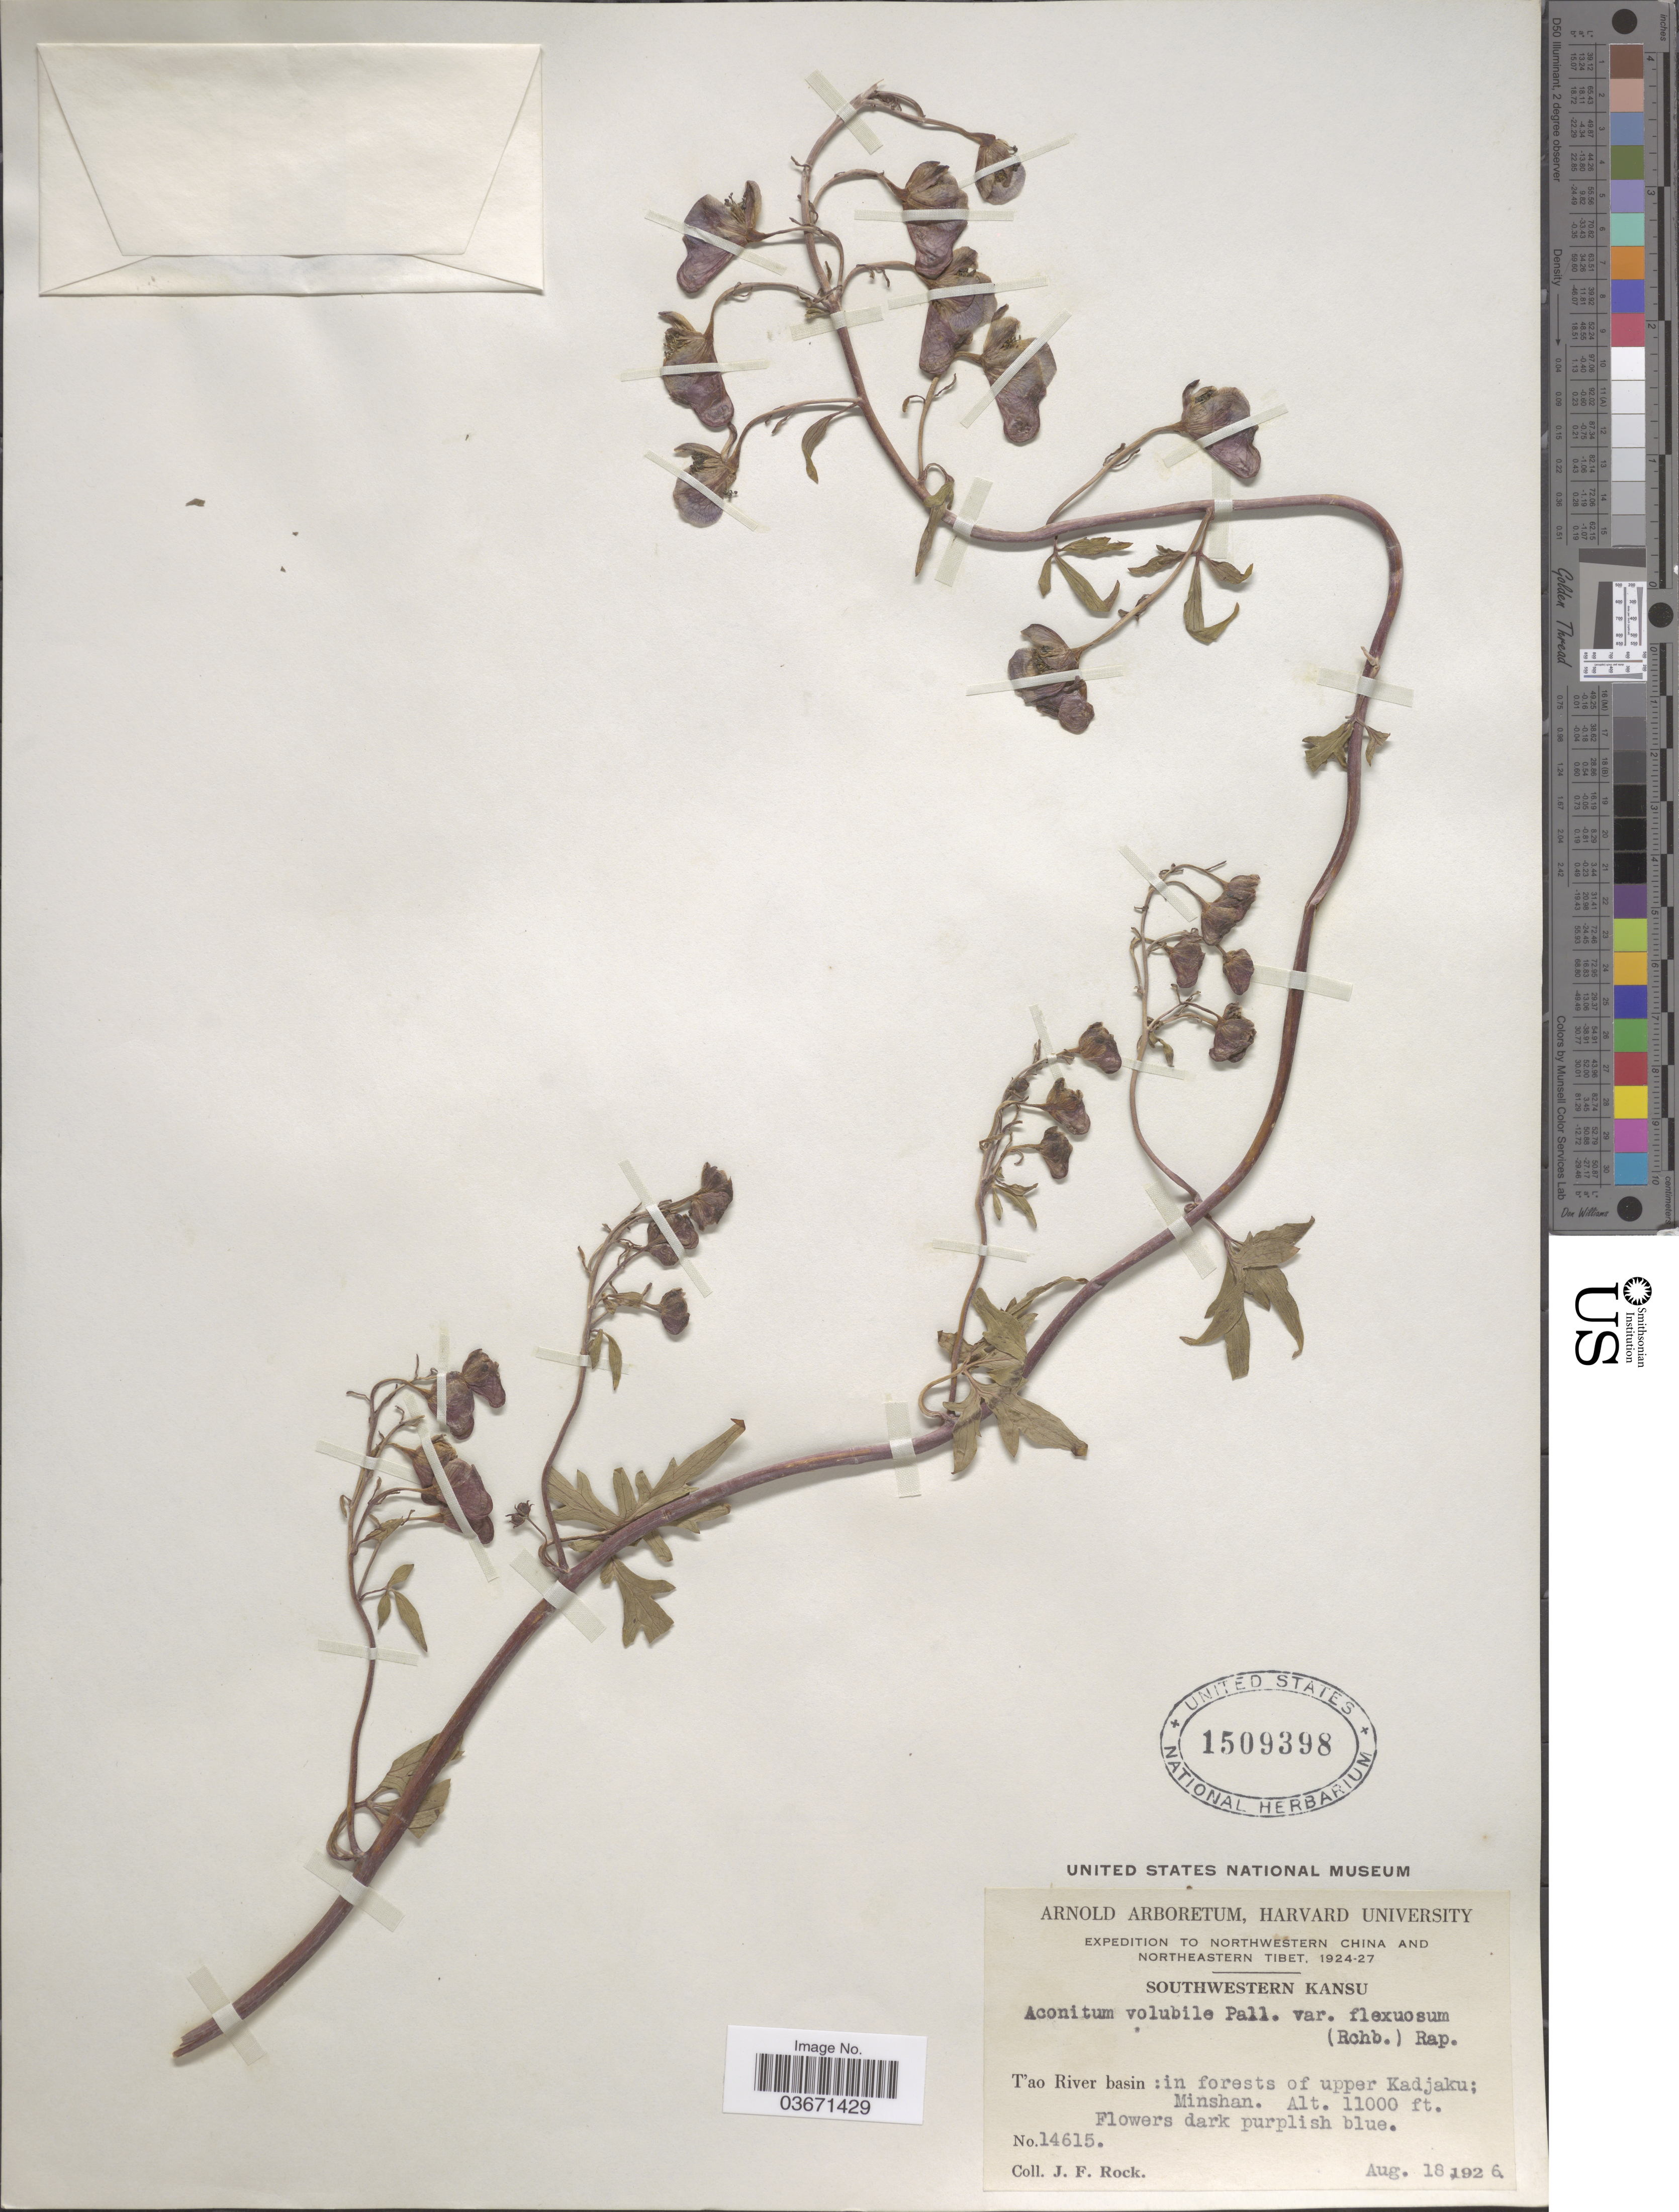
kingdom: Plantae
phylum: Tracheophyta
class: Magnoliopsida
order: Ranunculales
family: Ranunculaceae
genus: Aconitum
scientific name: Aconitum volubile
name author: Pall. ex Koelle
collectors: J. Rock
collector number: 14615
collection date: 1926-08-18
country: China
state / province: Gansu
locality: Northwestern China. Southwestern Kansu. T'ao River basin: in forests of upper Kadjaku; Minshan.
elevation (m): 3353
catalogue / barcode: US 1509398